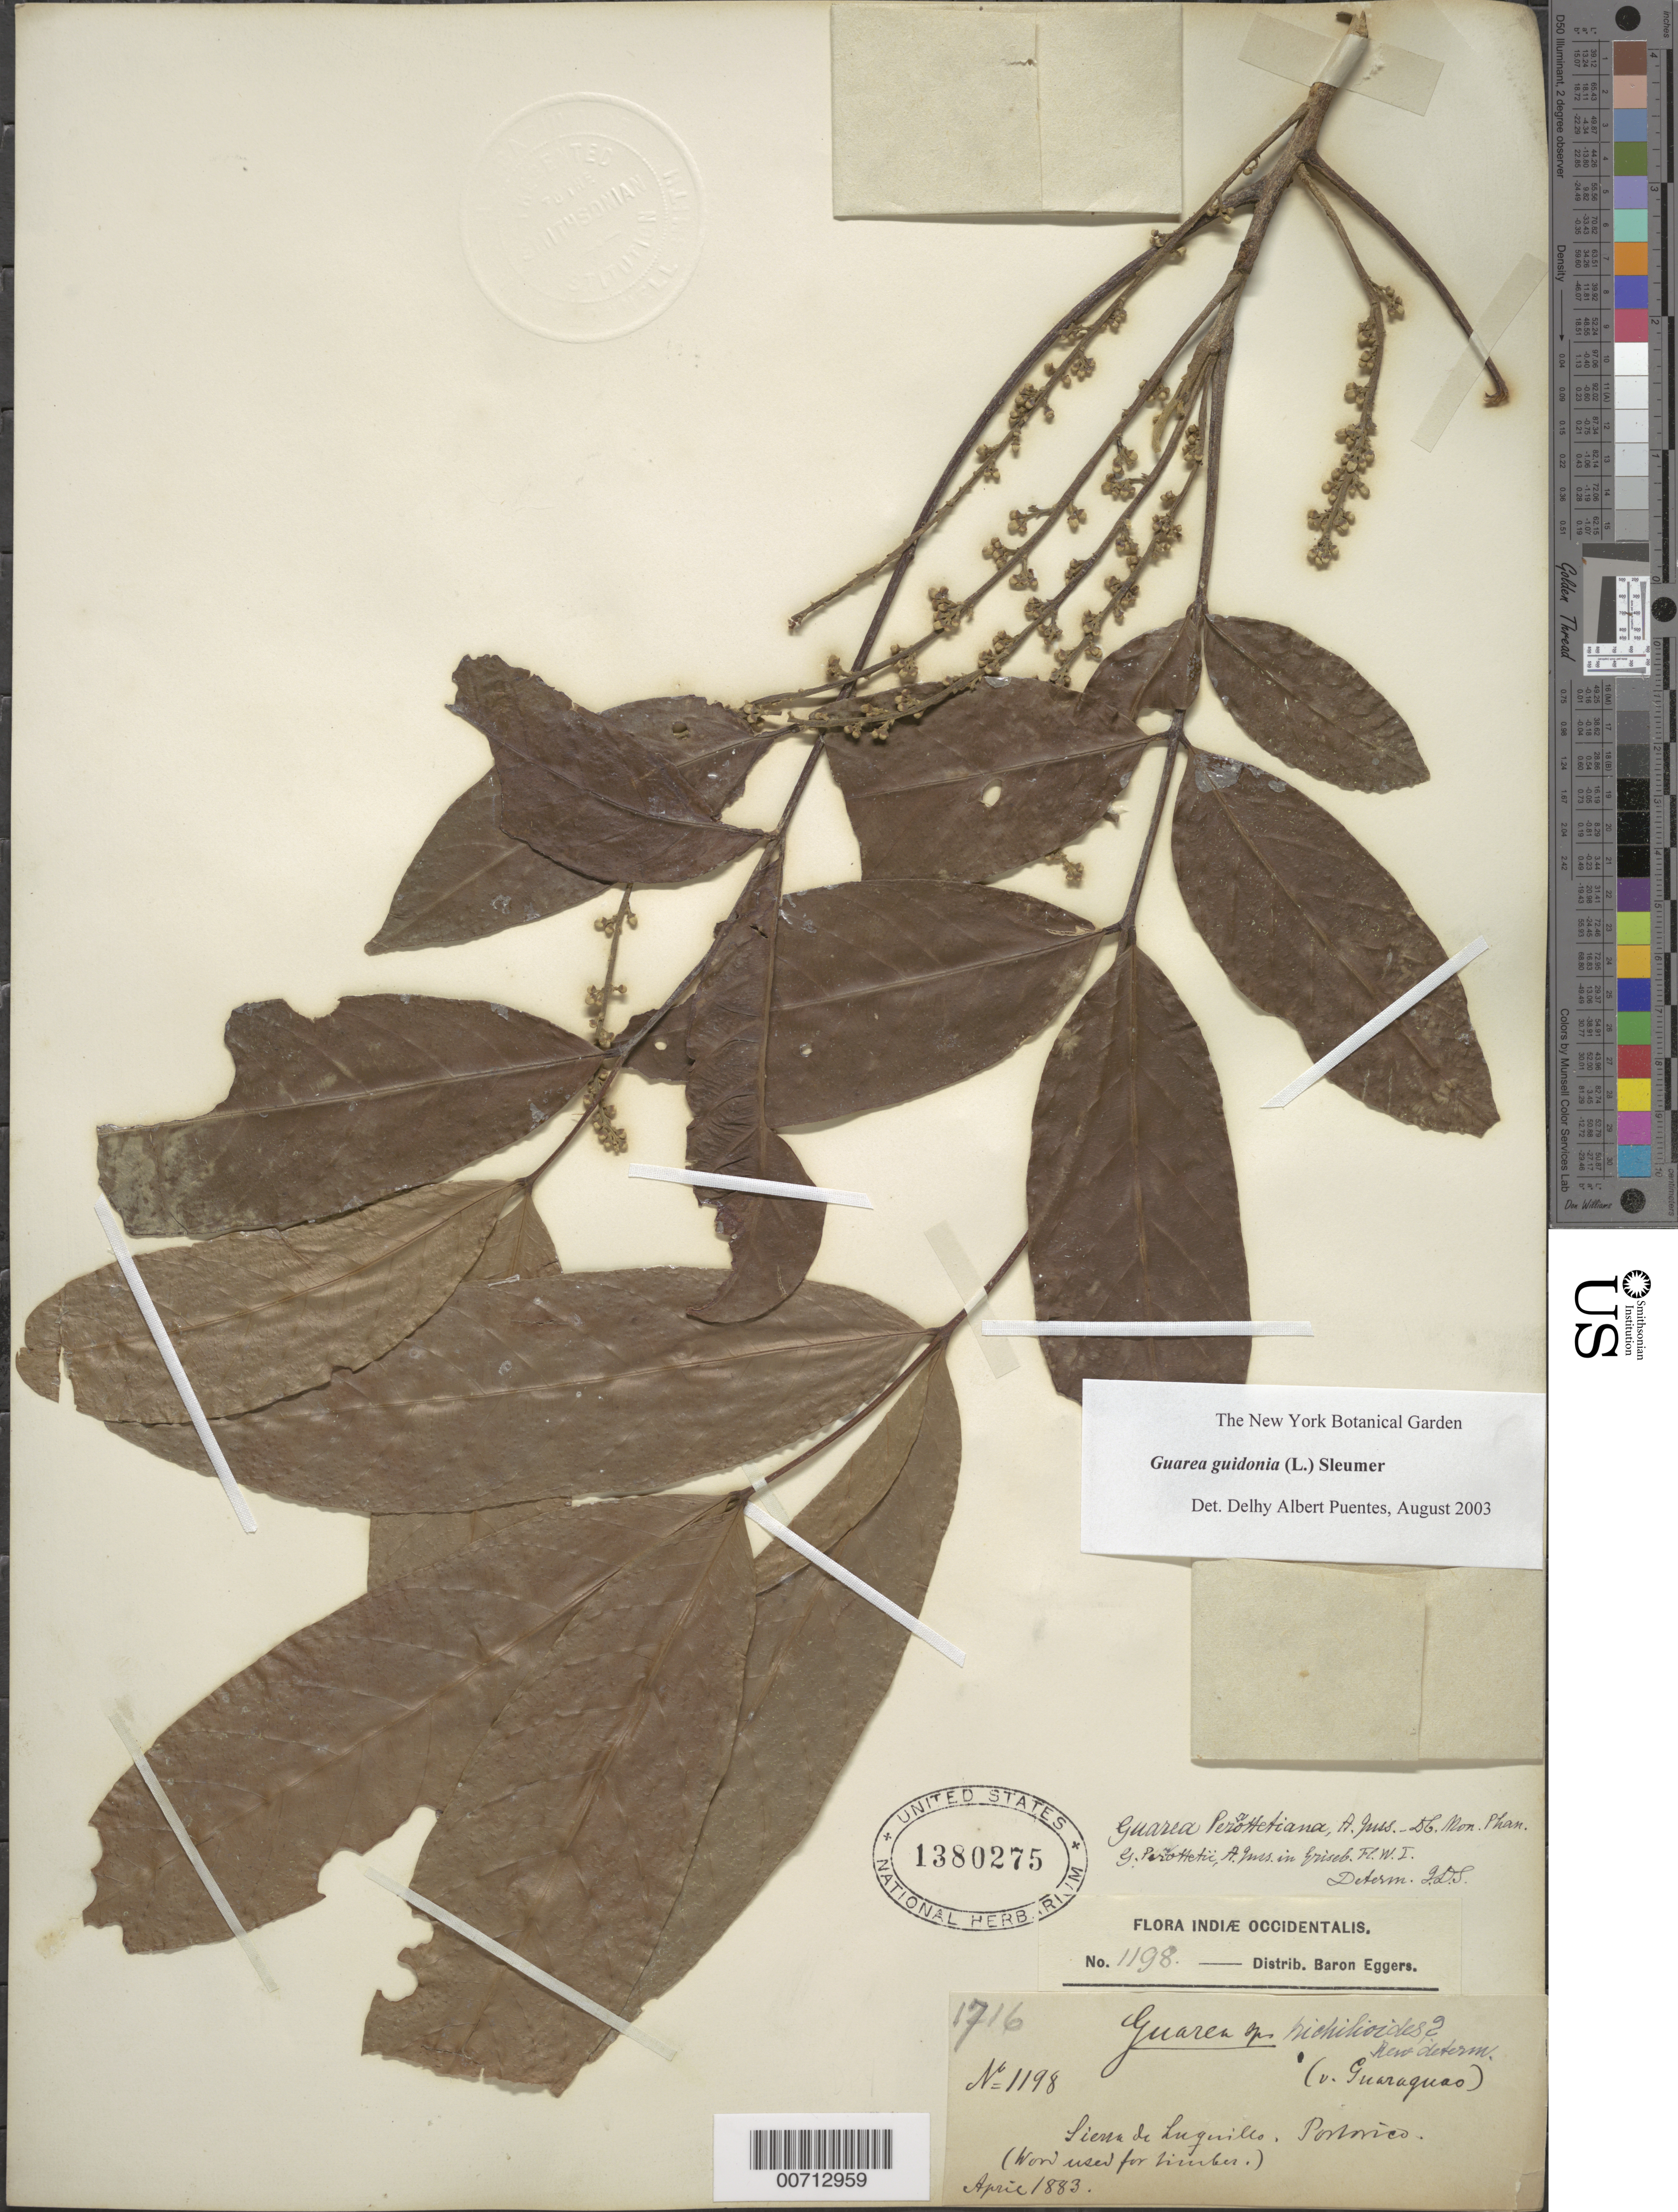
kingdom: Plantae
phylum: Tracheophyta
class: Magnoliopsida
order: Sapindales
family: Meliaceae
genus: Guarea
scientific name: Guarea trichilioides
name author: L.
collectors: H. F. A. von Eggers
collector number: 1198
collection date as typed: Apr 1883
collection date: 1883-04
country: Puerto Rico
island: Greater Antilles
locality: Sierra de Luquillo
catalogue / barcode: US 1380275